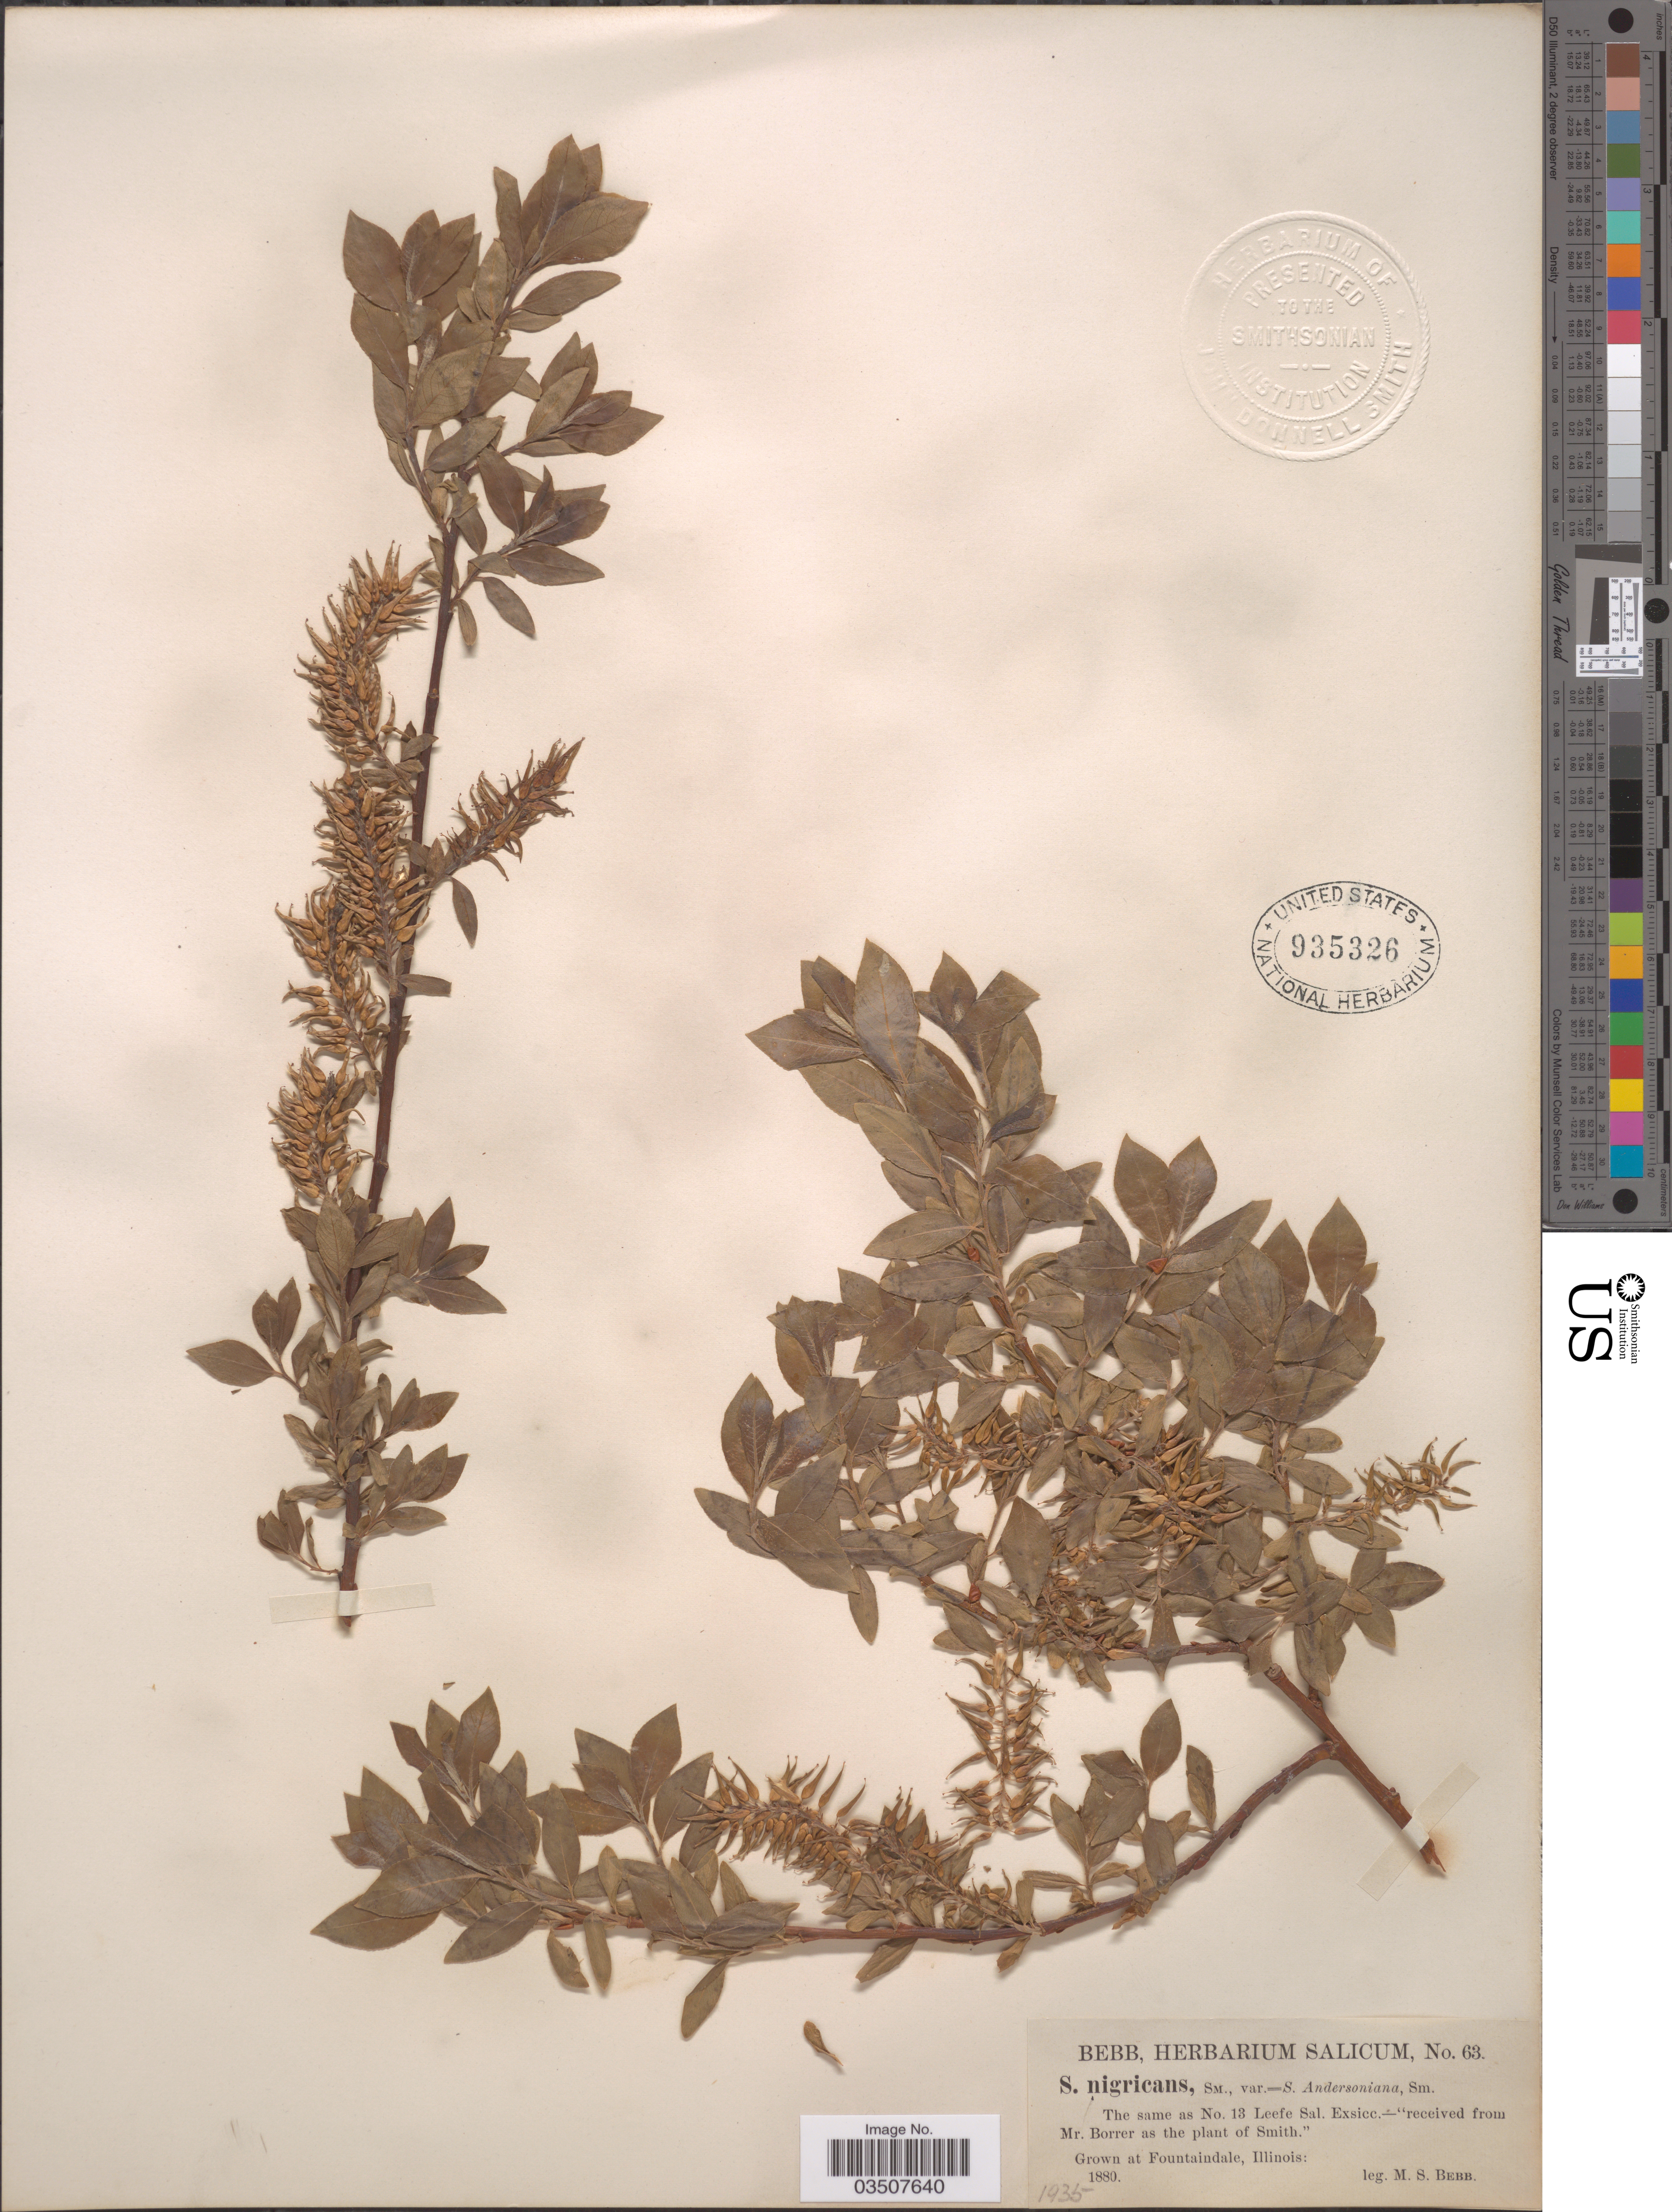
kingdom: Plantae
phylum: Tracheophyta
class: Magnoliopsida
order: Malpighiales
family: Salicaceae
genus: Salix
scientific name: Salix nigricans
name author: Sm.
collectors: M. Bebb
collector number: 63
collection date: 1880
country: United States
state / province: Illinois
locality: Grown at Fountaindale.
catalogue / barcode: US 935326